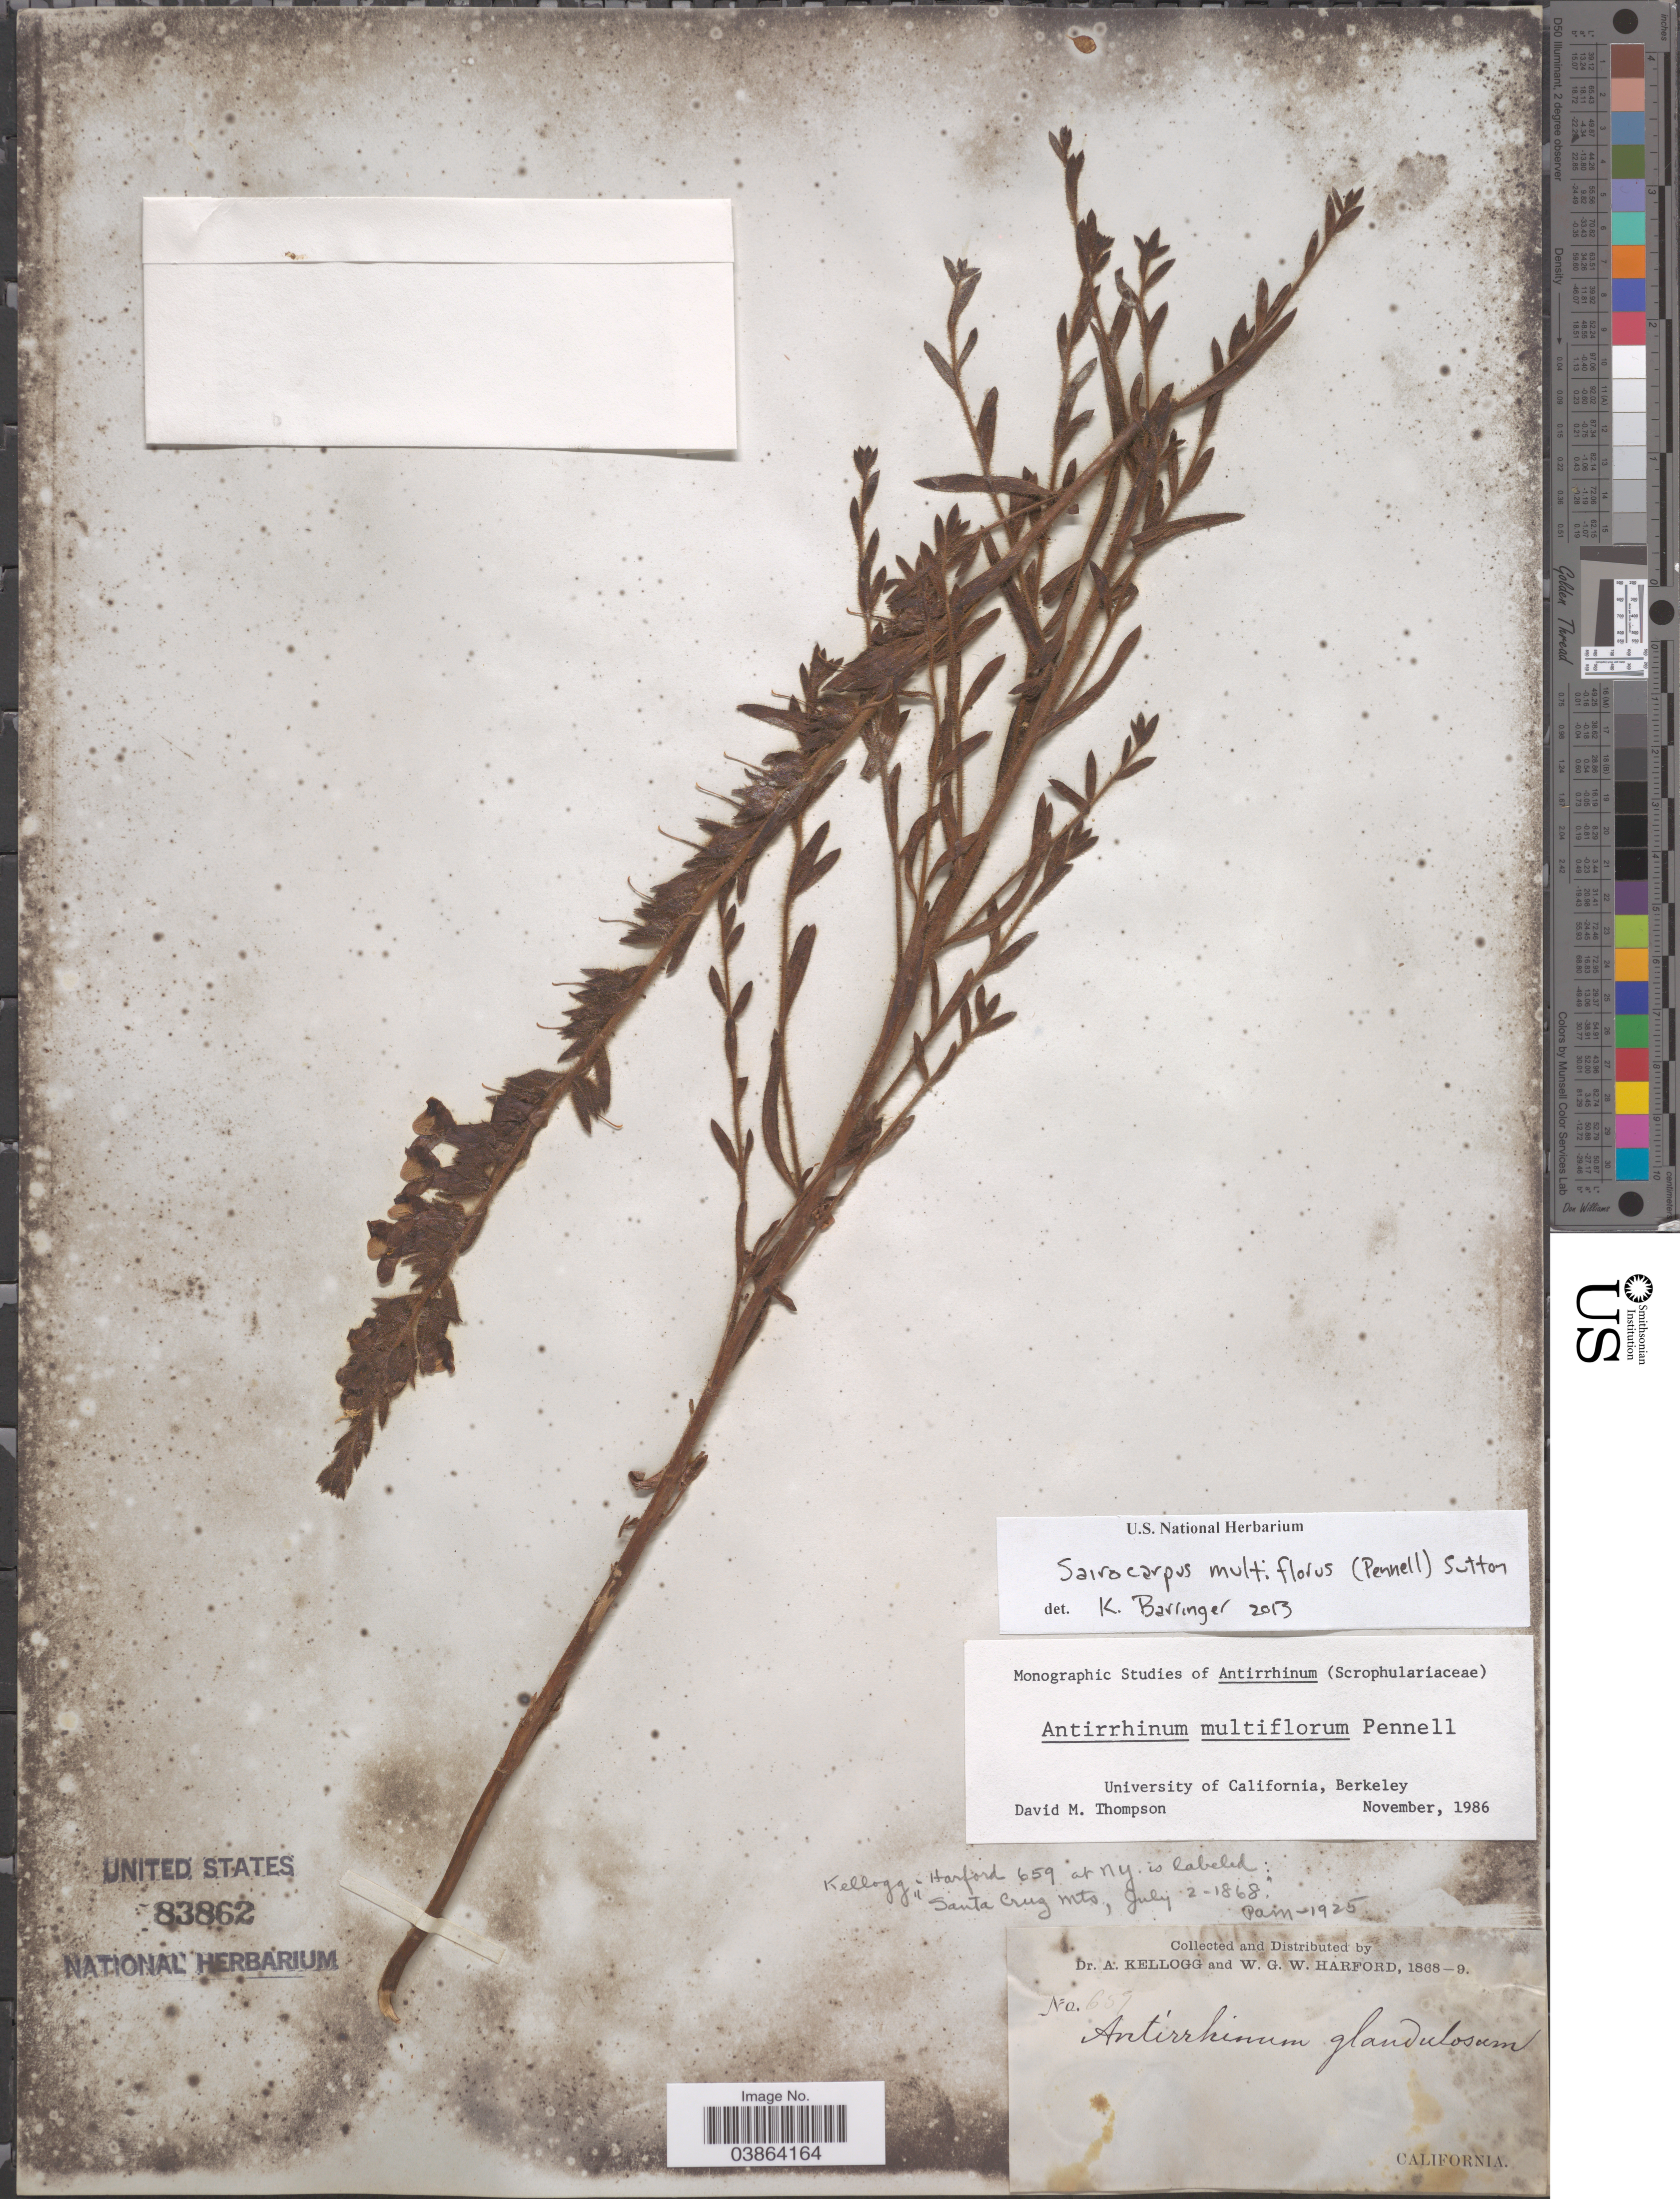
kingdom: Plantae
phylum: Tracheophyta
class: Magnoliopsida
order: Lamiales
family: Plantaginaceae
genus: Sairocarpus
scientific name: Sairocarpus multiflorus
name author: (Pennell) D.A. Sutton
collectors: A. Kellogg & W. G. W. Harford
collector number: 657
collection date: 1868/1869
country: United States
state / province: California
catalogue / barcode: US 83862